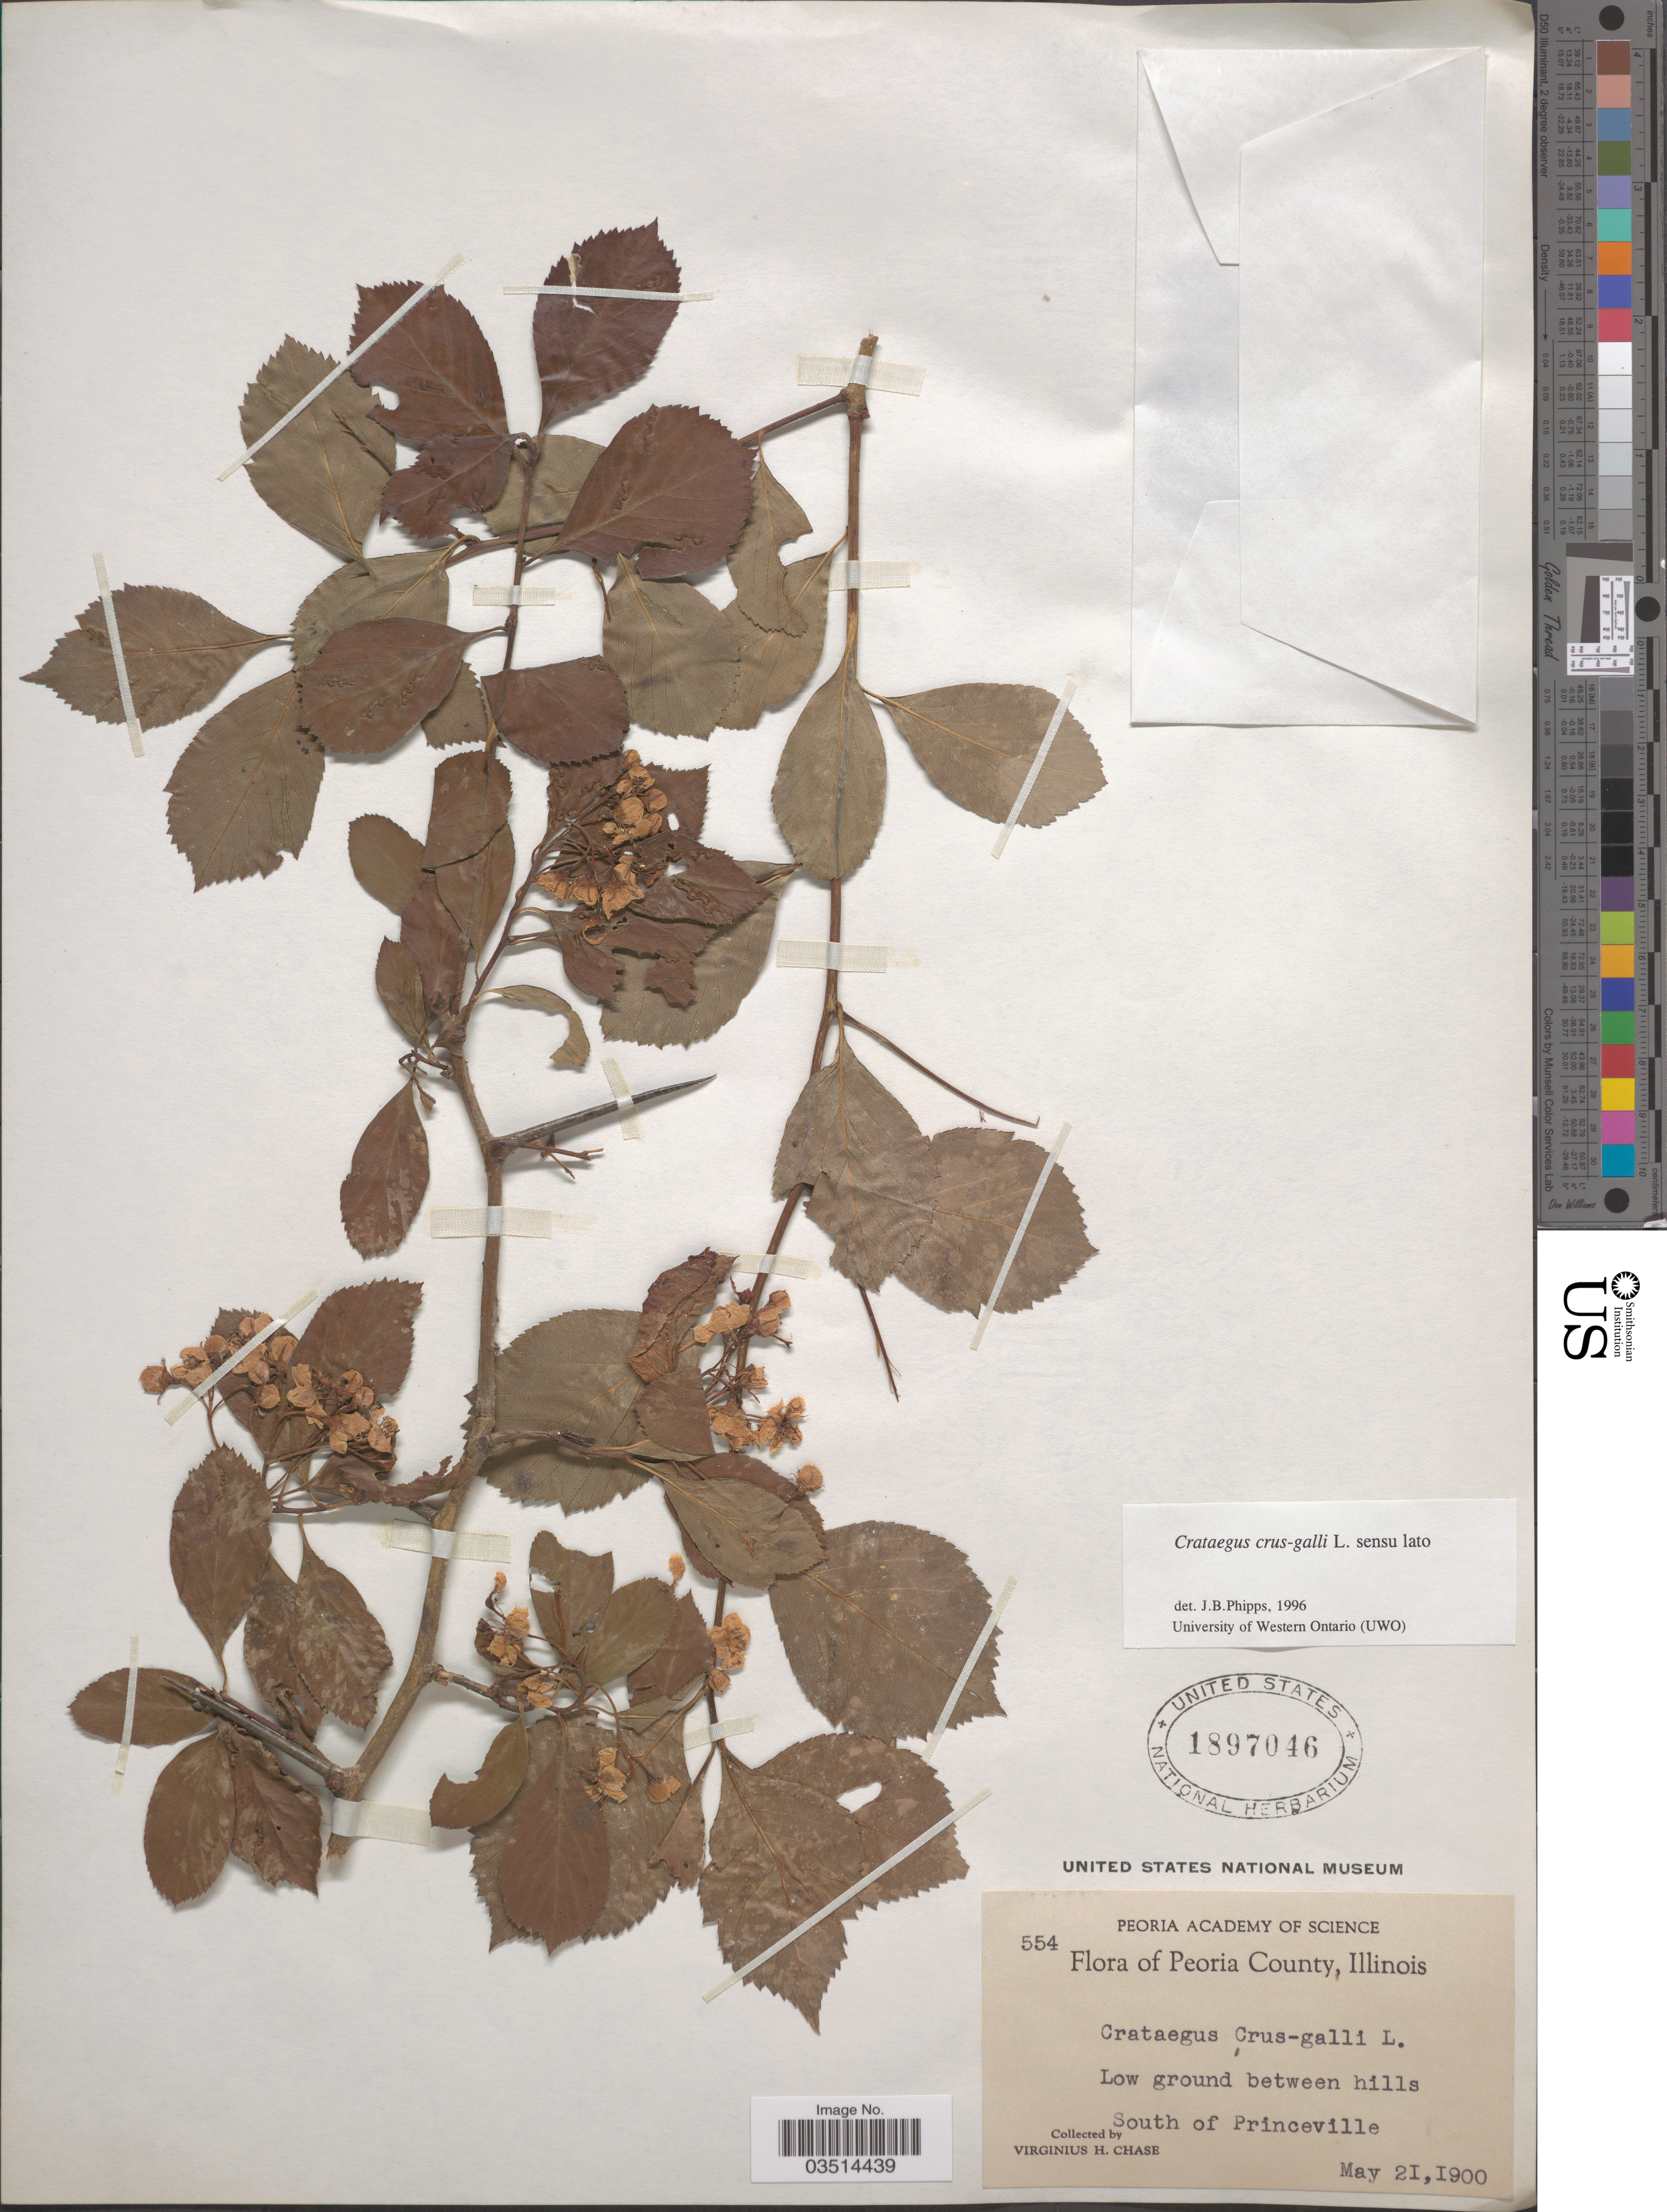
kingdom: Plantae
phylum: Tracheophyta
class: Magnoliopsida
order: Rosales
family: Rosaceae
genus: Crataegus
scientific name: Crataegus crus-galli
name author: L.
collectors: V. H. Chase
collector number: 554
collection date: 1900-05-21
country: United States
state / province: Illinois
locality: Peoria County. Low ground between hills South of Princeville.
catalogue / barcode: US 1897046